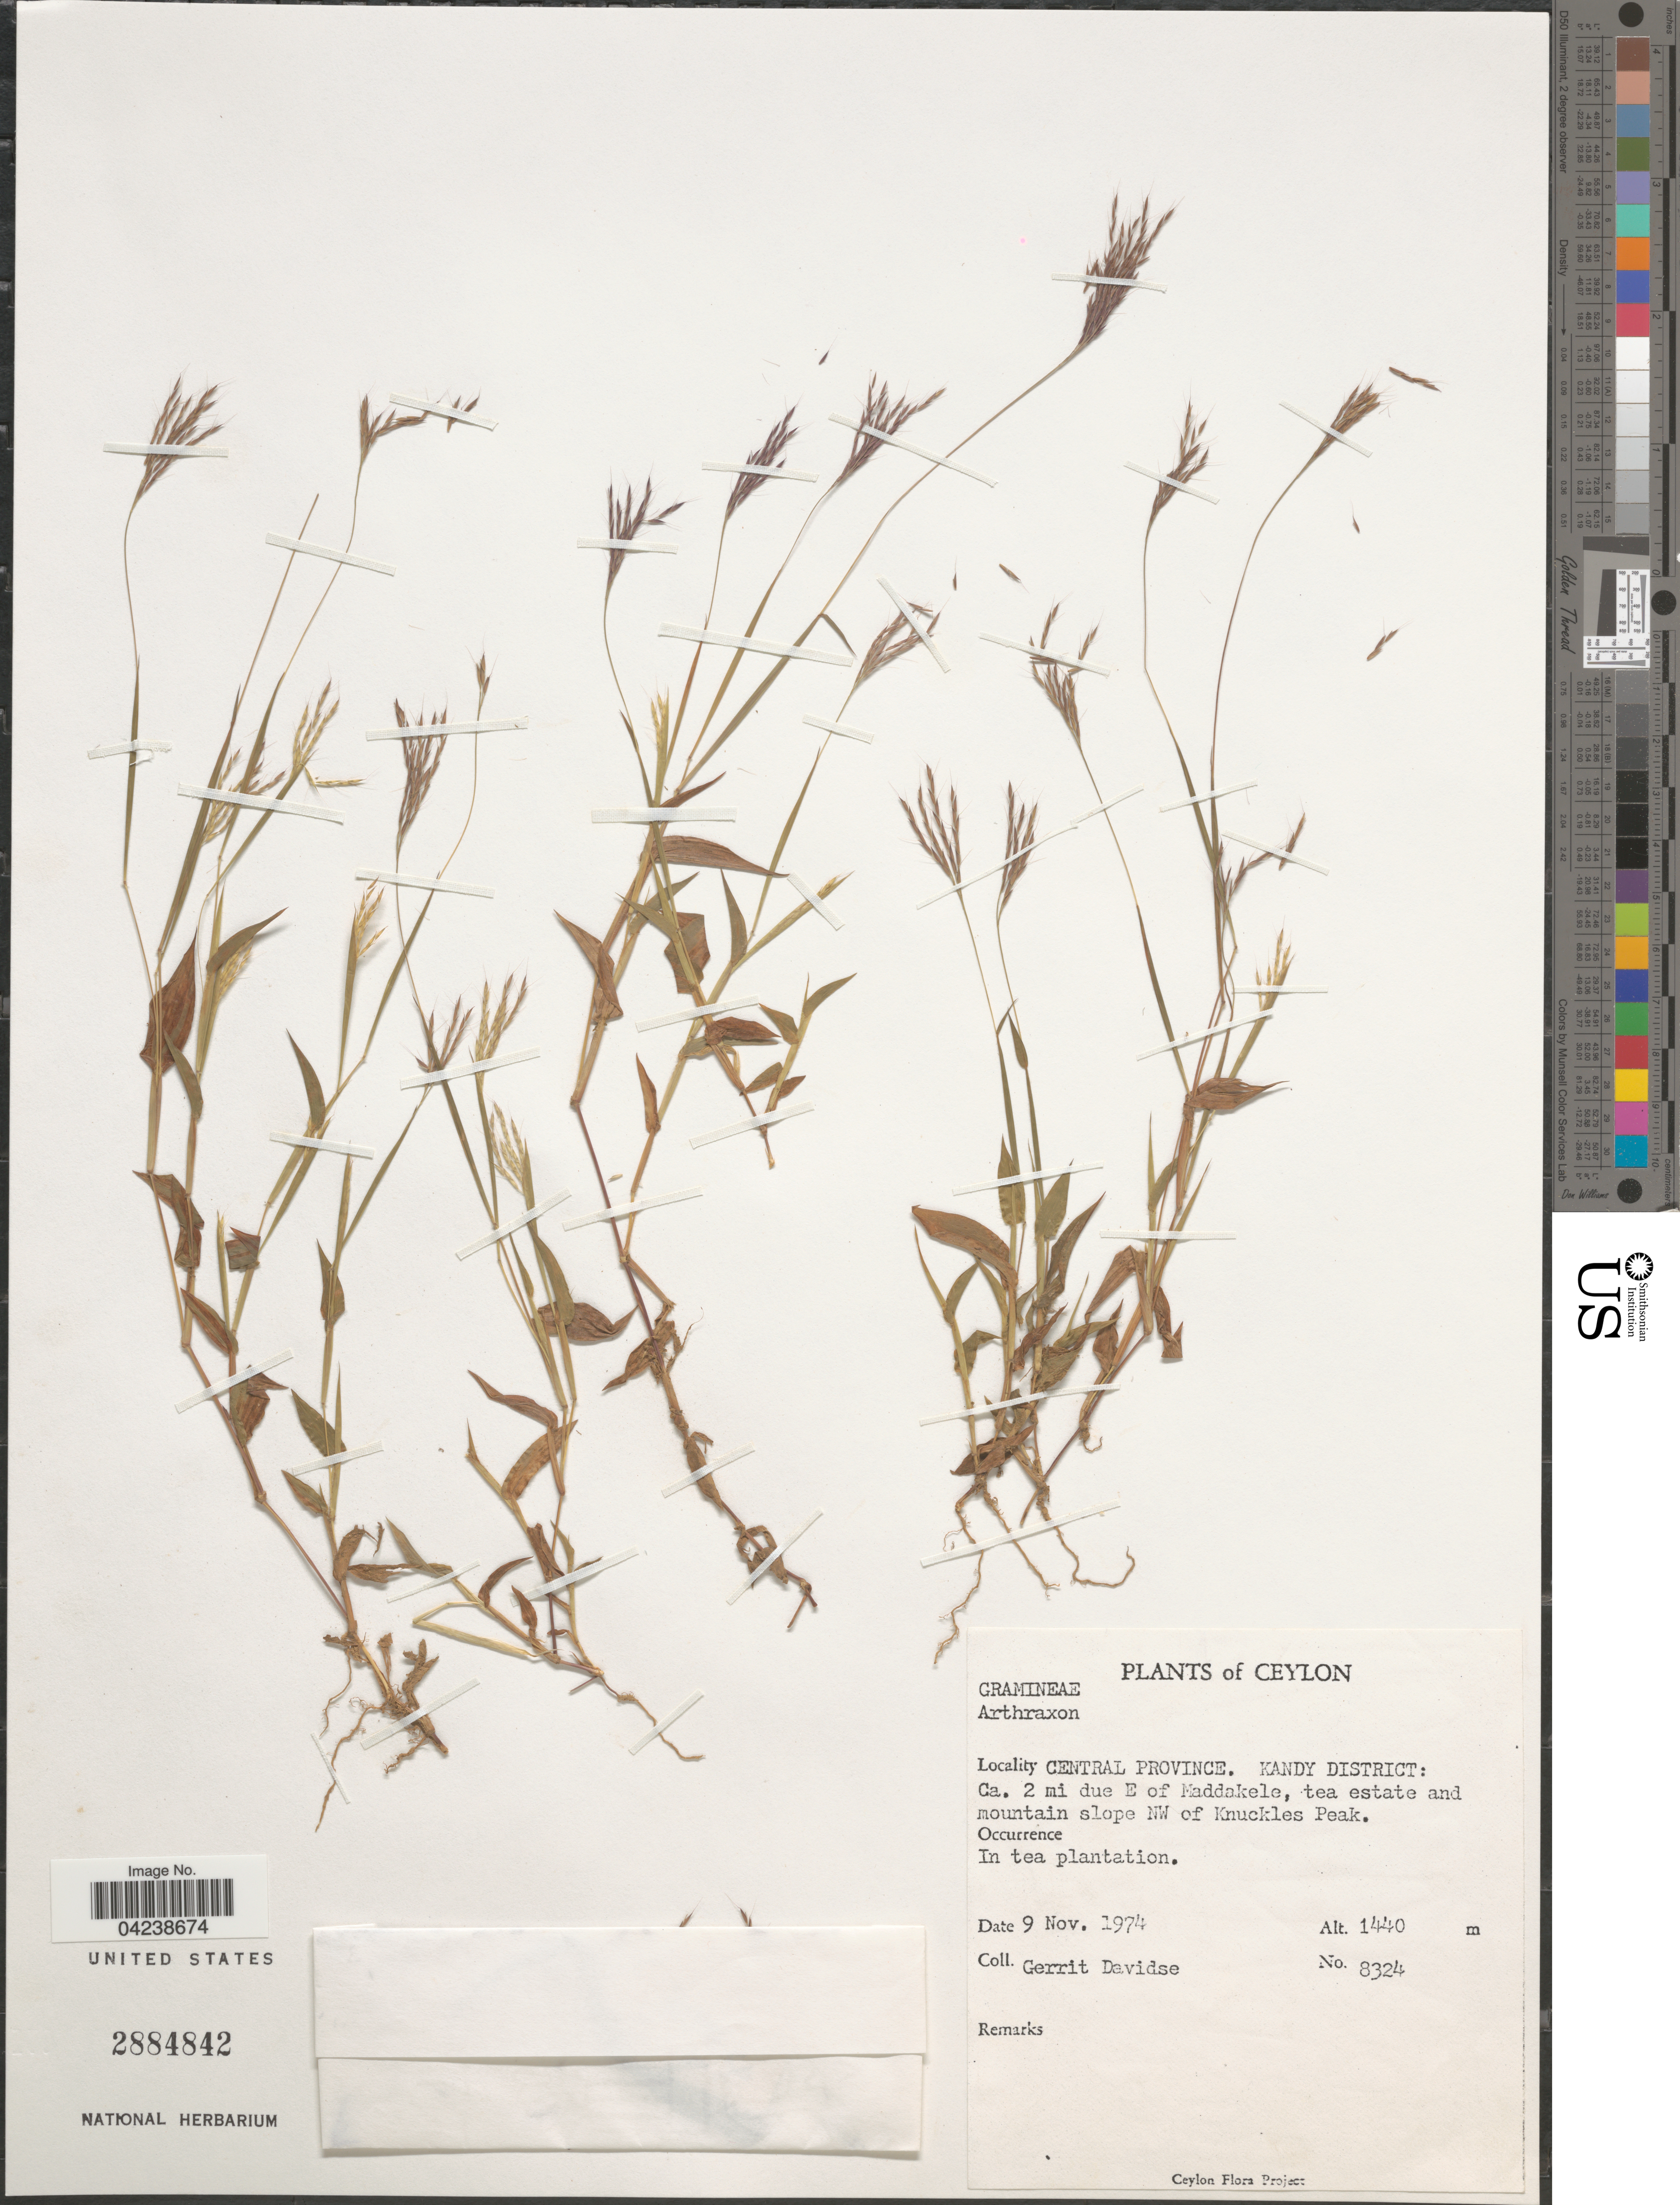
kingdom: Plantae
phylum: Tracheophyta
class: Liliopsida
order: Poales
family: Poaceae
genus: Arthraxon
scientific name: Arthraxon sp.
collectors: G. Davidse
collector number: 8324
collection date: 1974-11-09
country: Sri Lanka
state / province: Central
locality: Ceylon. Kandy District: Ca. 2 mi due E of Maddakele, tea estate and mountain slope NW of Knuckles Peak.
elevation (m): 1440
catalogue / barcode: US 2884842